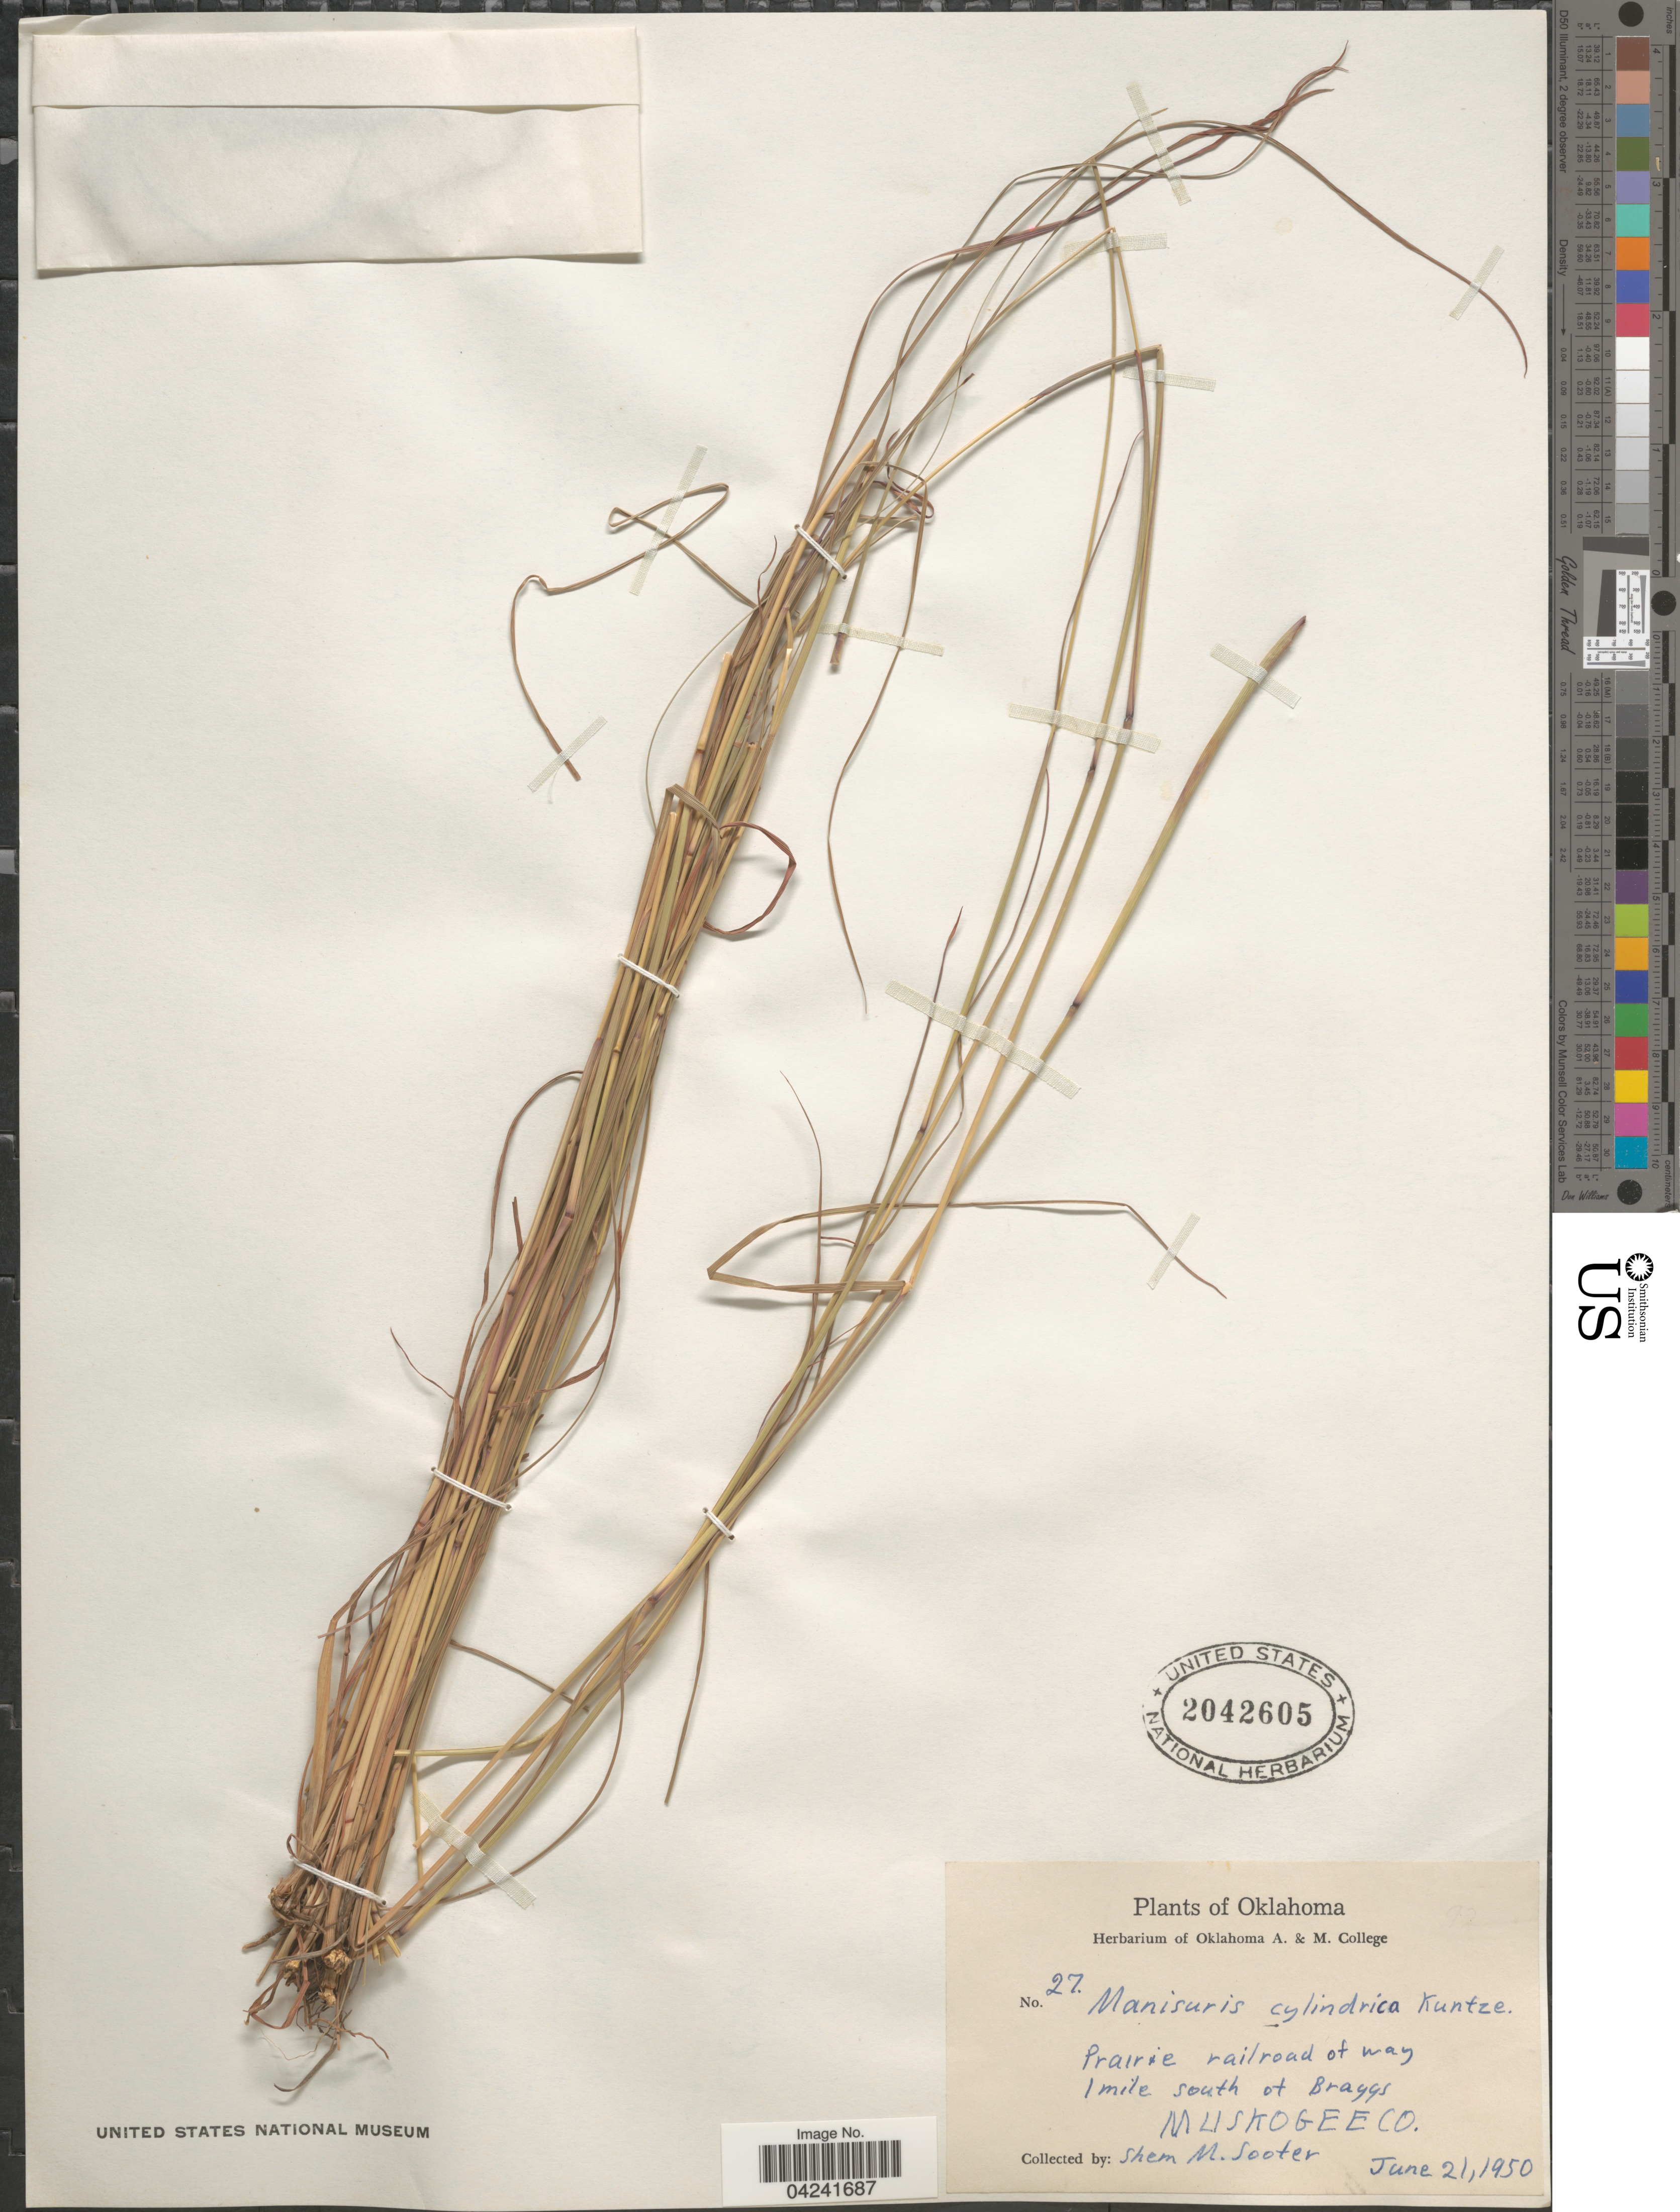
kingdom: Plantae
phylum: Tracheophyta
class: Liliopsida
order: Poales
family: Poaceae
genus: Mnesithea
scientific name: Mnesithea cylindrica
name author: (Michx.) de Koning & Sosef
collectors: S. Sooter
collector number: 27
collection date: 1950-06-21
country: United States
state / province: Oklahoma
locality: Prairie railroad of way 1 mile south of Braggs. Muskogeeco.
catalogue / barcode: US 2042605